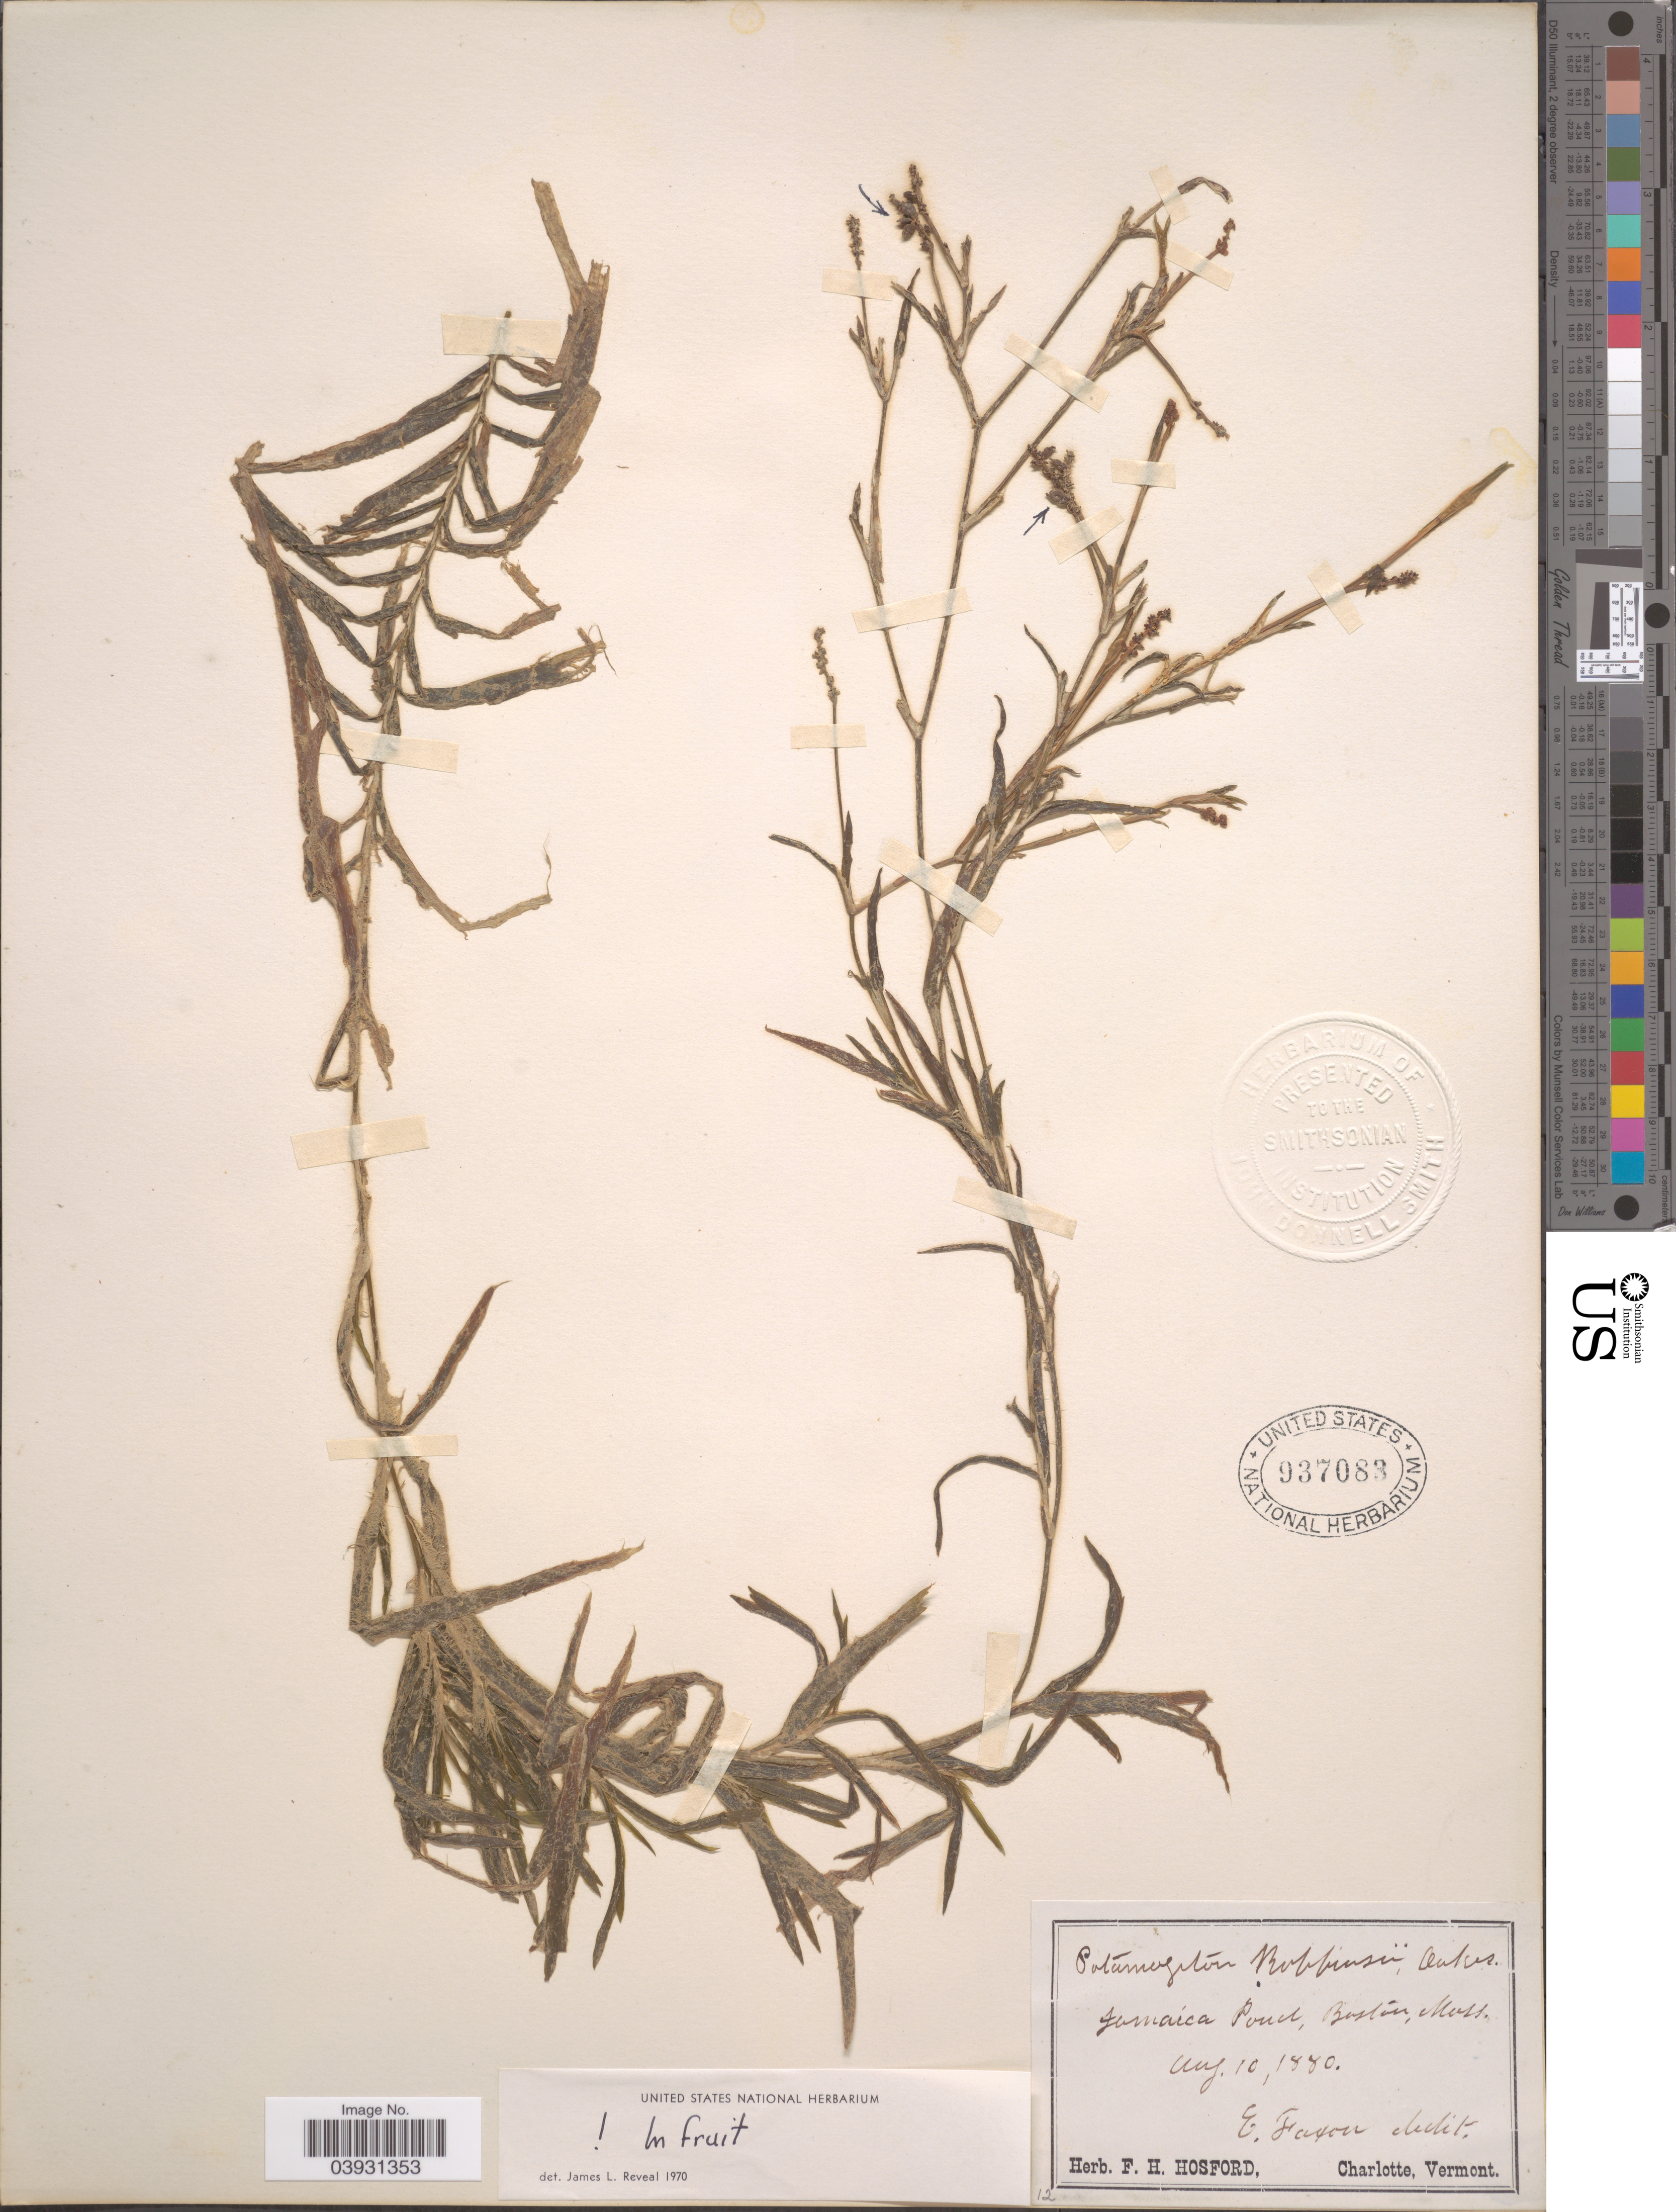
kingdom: Plantae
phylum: Tracheophyta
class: Liliopsida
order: Alismatales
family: Potamogetonaceae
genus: Potamogeton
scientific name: Potamogeton robbinsii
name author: Oakes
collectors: E. Faxon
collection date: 1880-08-10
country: United States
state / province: Massachusetts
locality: Jamaica Pond, Boston.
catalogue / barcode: US 937083